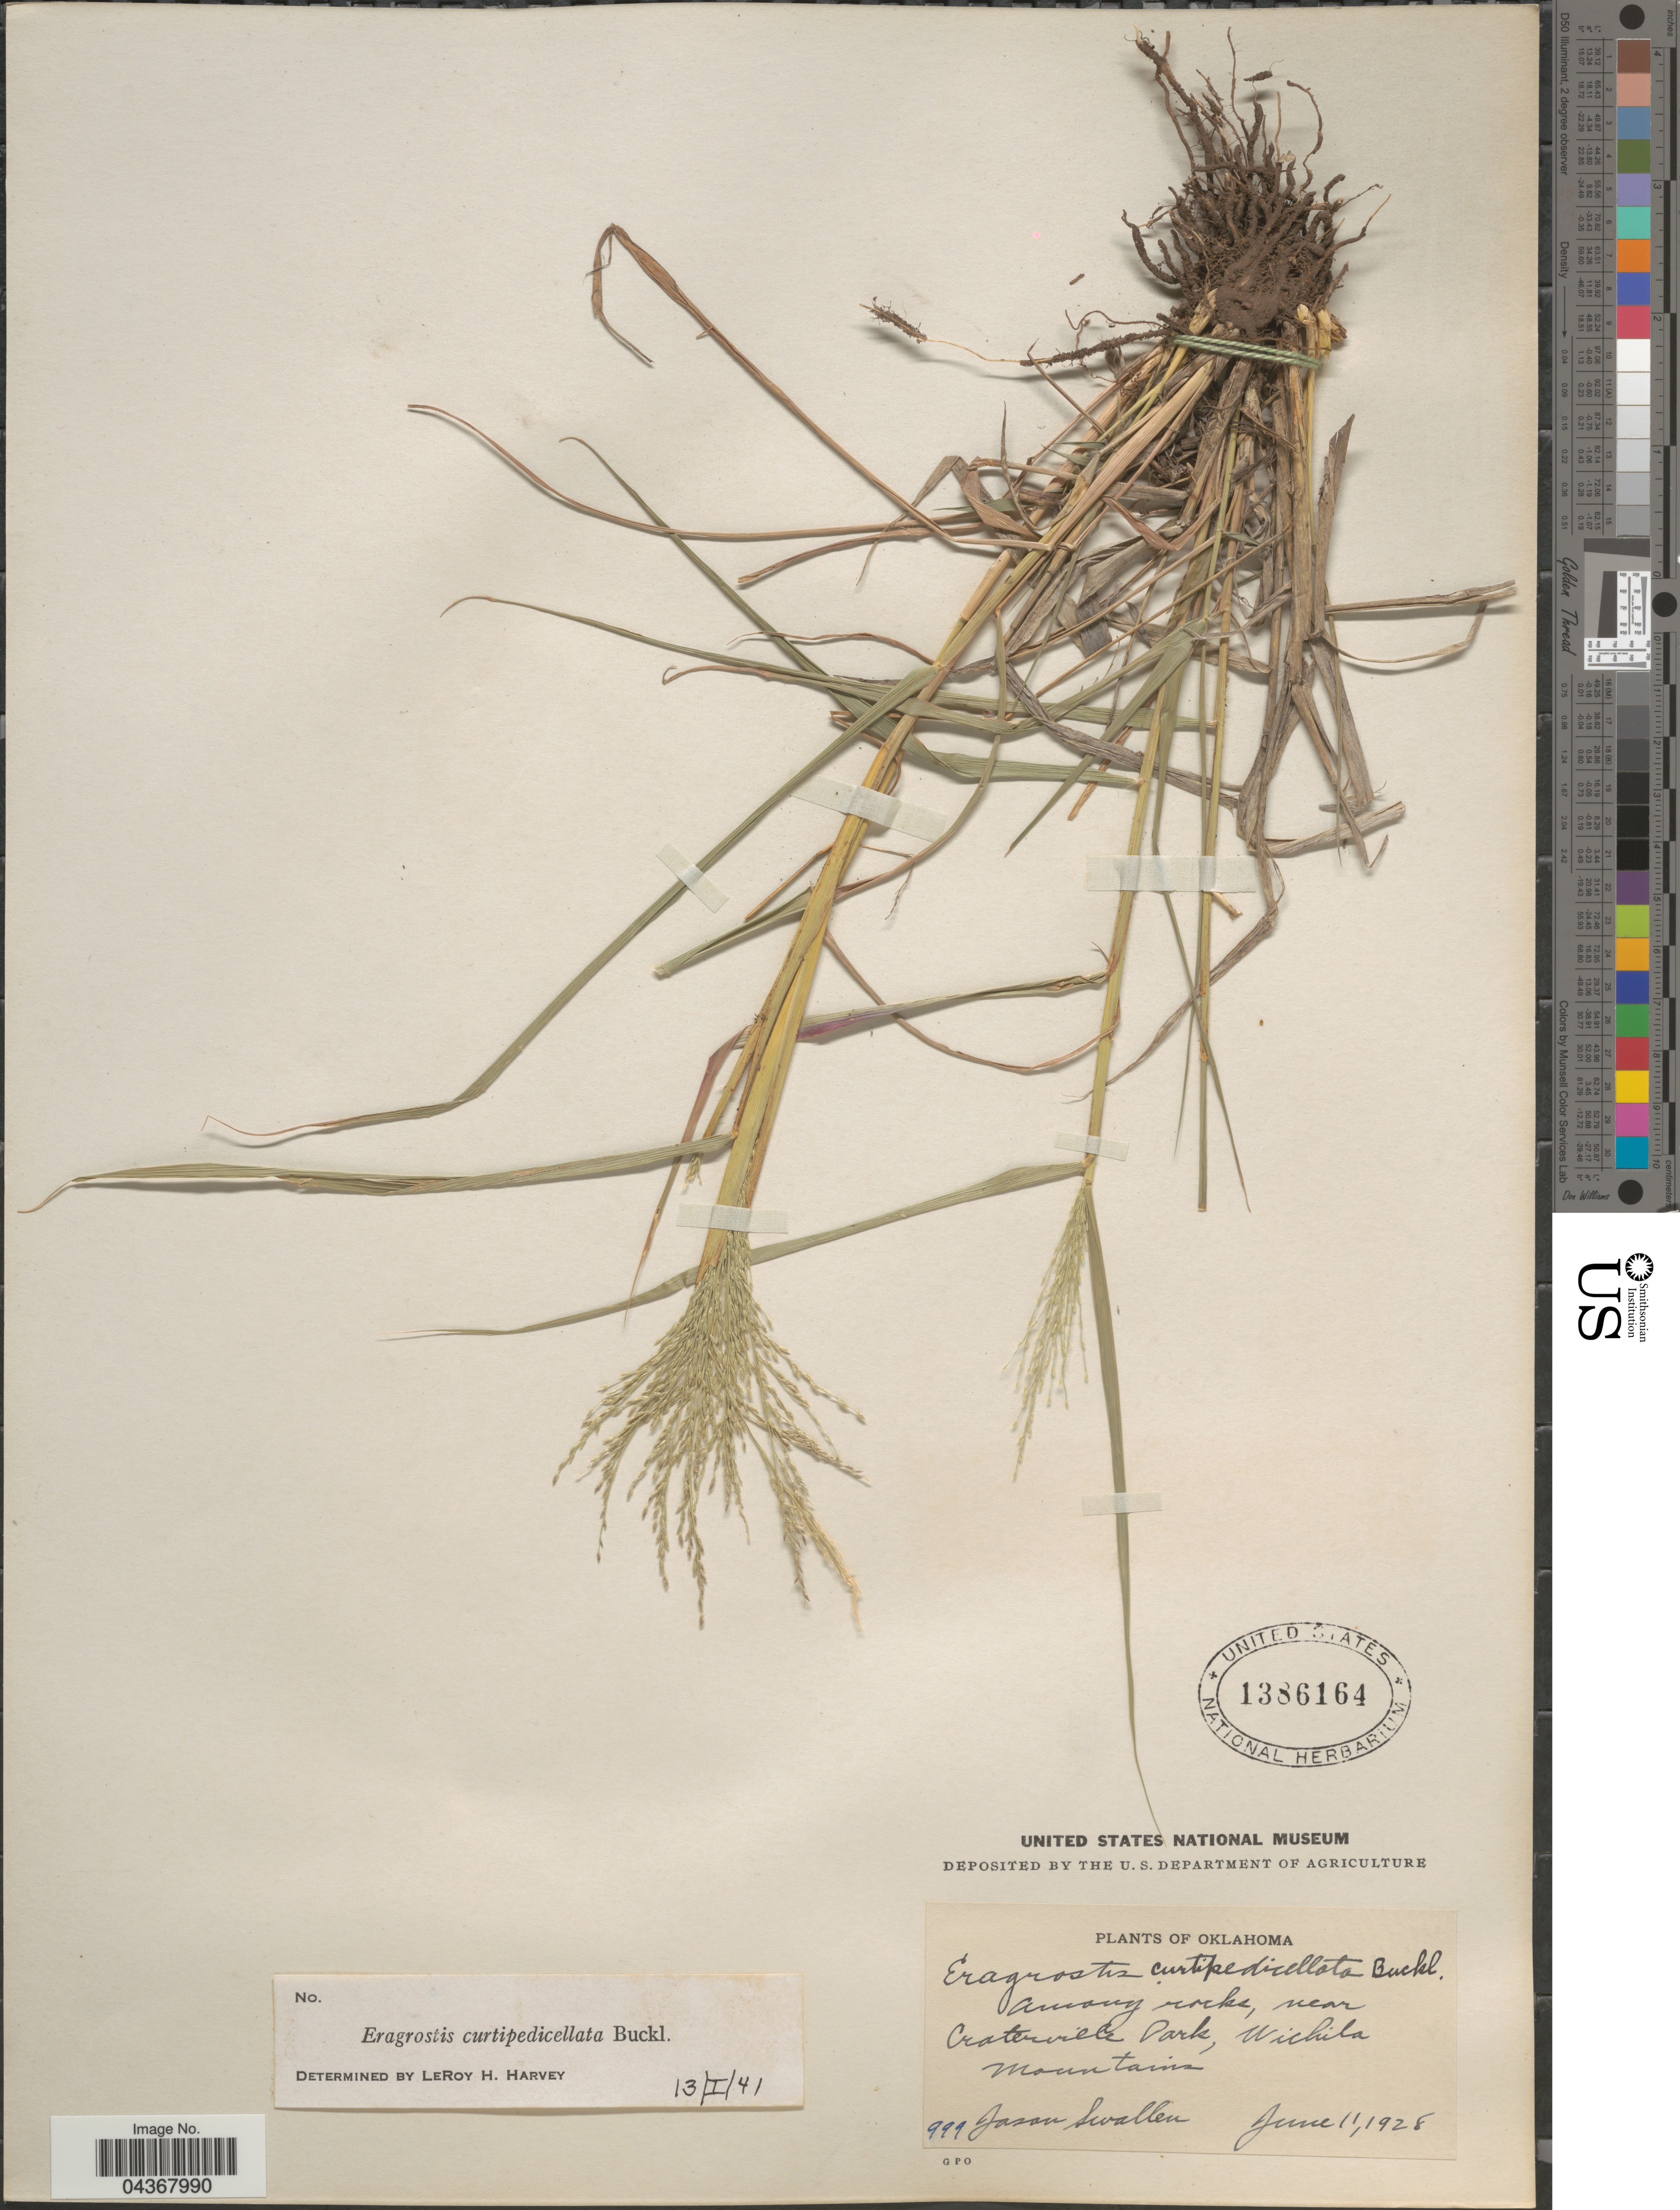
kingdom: Plantae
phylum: Tracheophyta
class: Liliopsida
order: Poales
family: Poaceae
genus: Eragrostis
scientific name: Eragrostis curtipedicellata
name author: Buckley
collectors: J. R. Swallen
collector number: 999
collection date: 1928-06-11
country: United States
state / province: Oklahoma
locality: Among rocks, near Craterville Park, Wichita Mountain.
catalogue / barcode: US 1386164